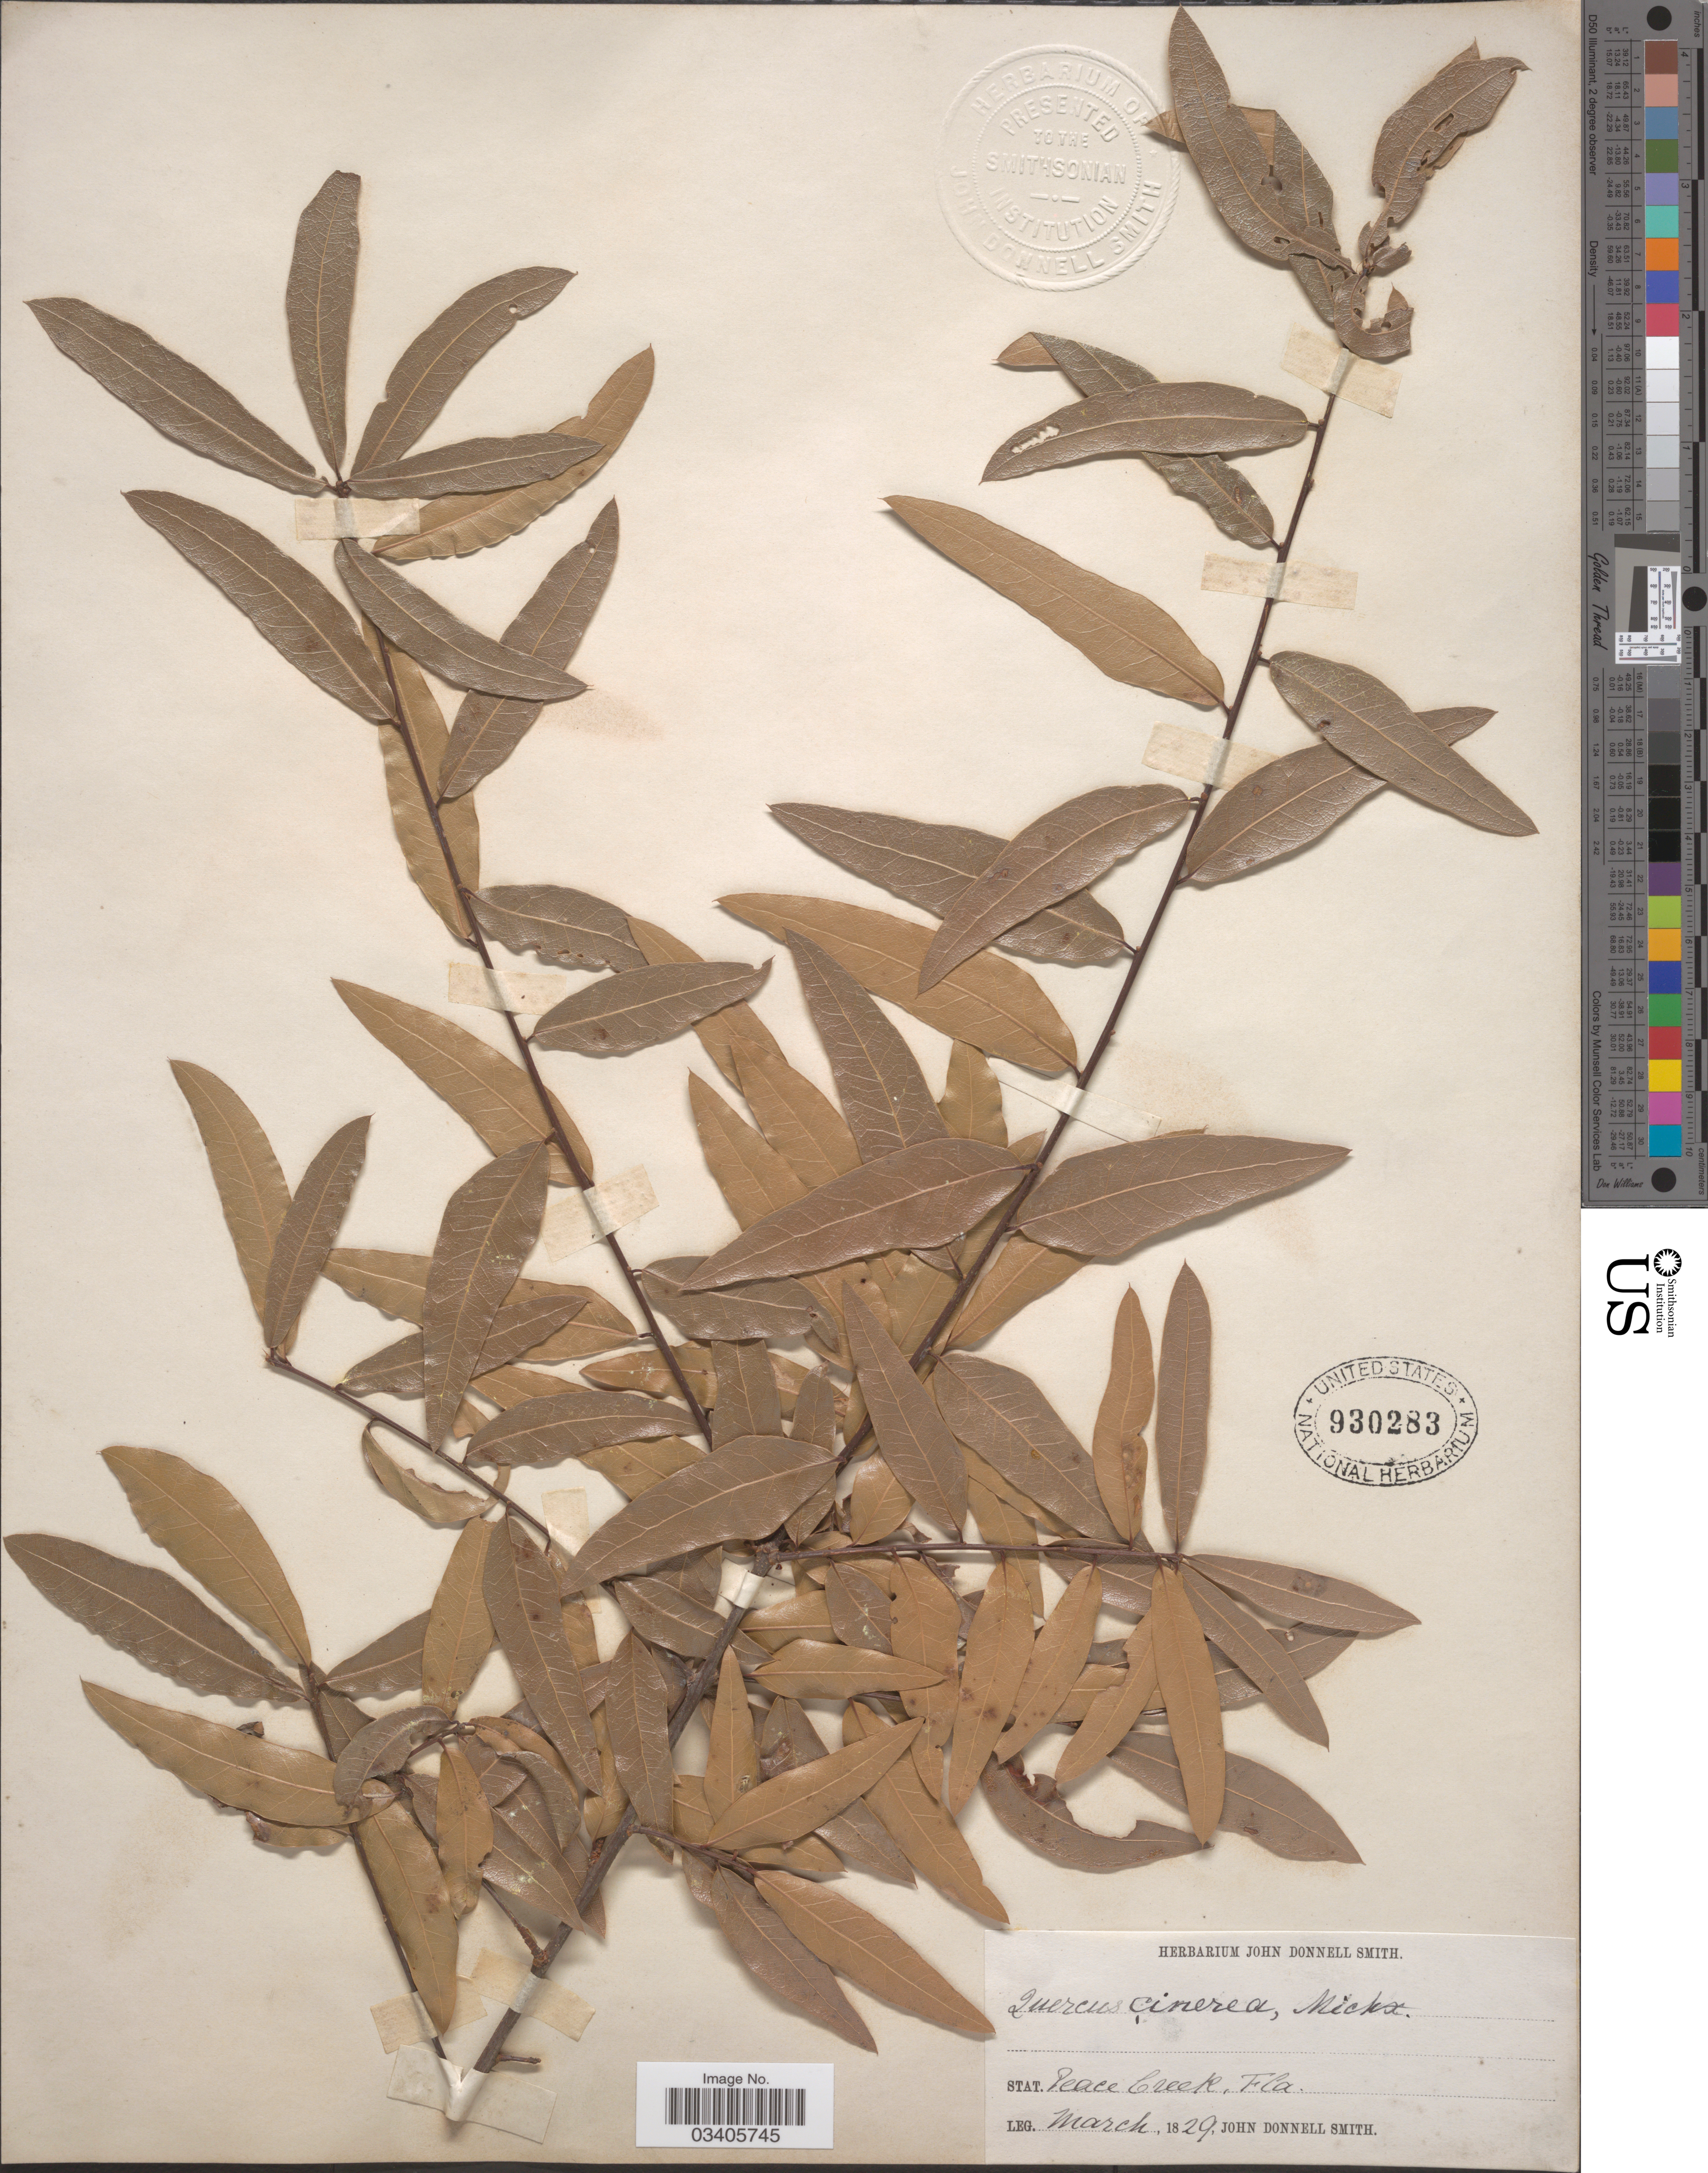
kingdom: Plantae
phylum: Tracheophyta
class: Magnoliopsida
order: Fagales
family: Fagaceae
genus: Quercus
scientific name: Quercus incana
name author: W. Bartram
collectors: J. Donnell Smith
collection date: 1829-03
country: United States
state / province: Florida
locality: Stat. Peace Creek.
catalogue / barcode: US 930283